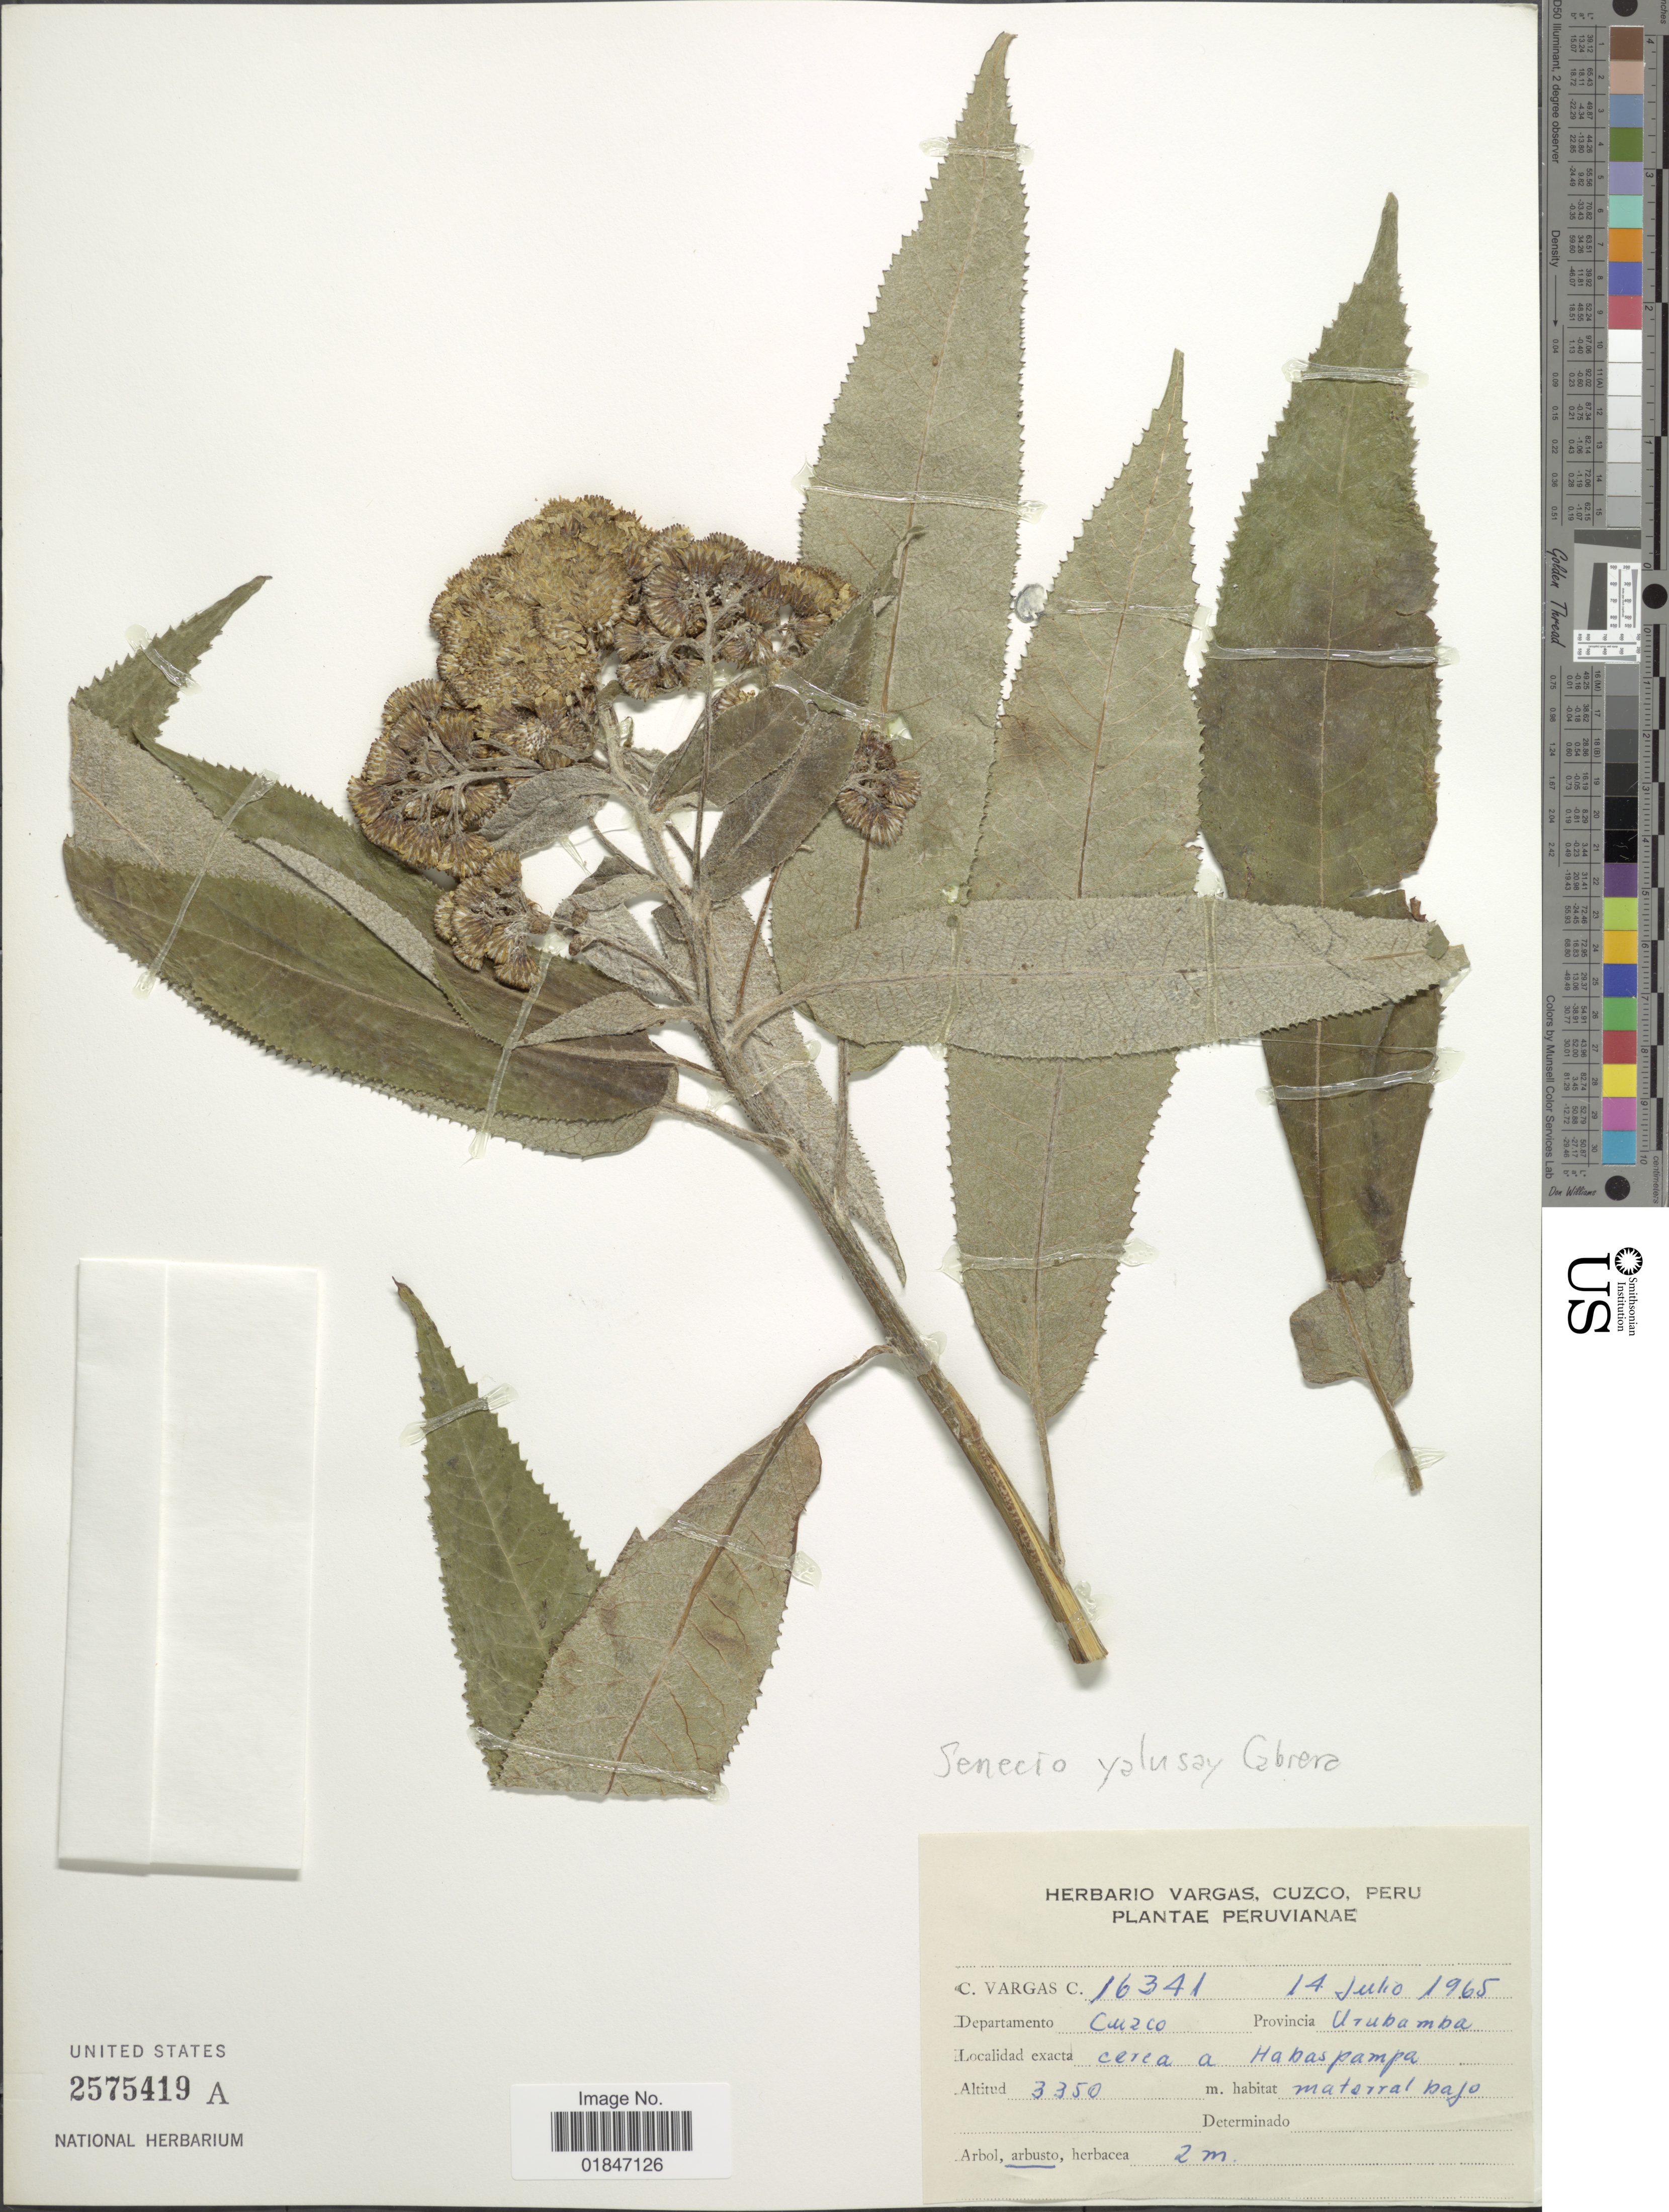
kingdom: Plantae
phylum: Tracheophyta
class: Magnoliopsida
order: Asterales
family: Asteraceae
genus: Dendrophorbium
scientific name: Dendrophorbium yalusay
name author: (Cabrera) C. Jeffrey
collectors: C. Vargas Calderón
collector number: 16341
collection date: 1965-06-14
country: Peru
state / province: Cusco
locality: Departamento Cuzco. Provincia Urubamba. Cerca a Habaspampa.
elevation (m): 3350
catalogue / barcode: US 2575419A